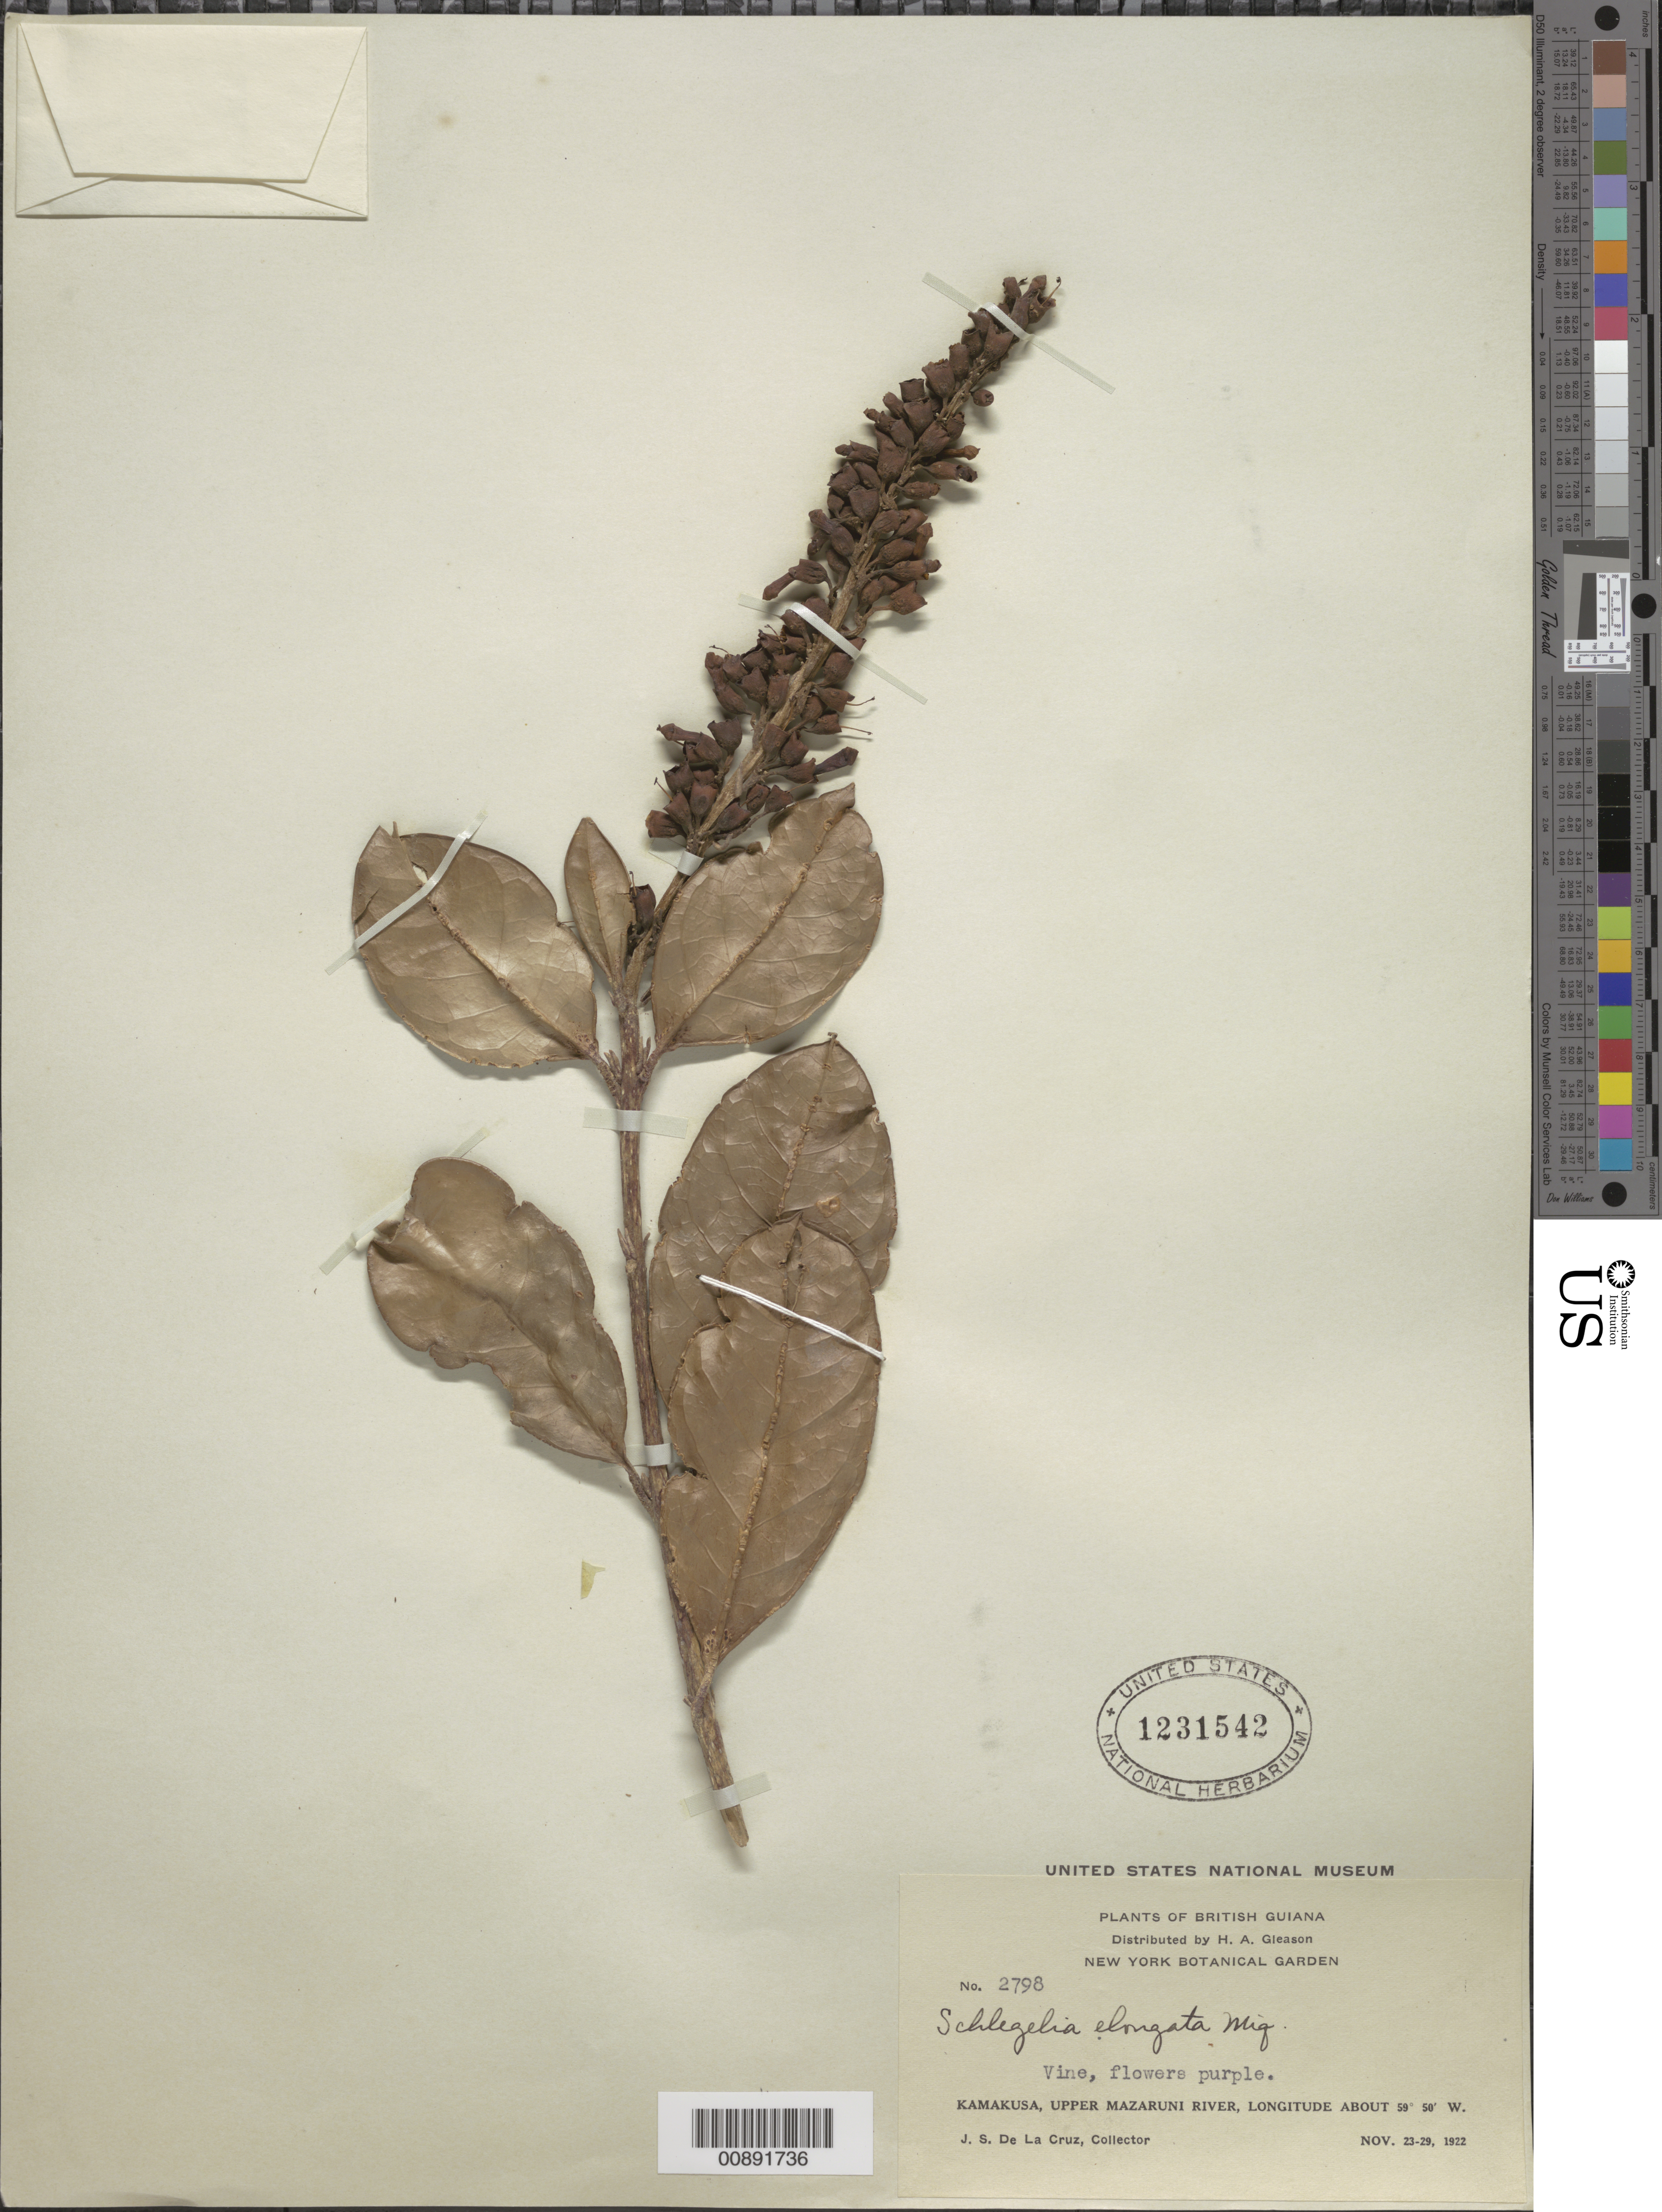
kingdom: Plantae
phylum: Tracheophyta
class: Magnoliopsida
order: Lamiales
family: Schlegeliaceae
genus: Schlegelia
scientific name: Schlegelia elongata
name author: Miq.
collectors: J. S. de la Cruz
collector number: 2798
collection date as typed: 23-Nov-22 to 29-Nov-22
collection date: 1922-11-23/1922-11-29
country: Guyana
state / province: Cuyuni-Mazaruni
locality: Kamakusa, Upper Mazaruni R.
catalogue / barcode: US 1231542